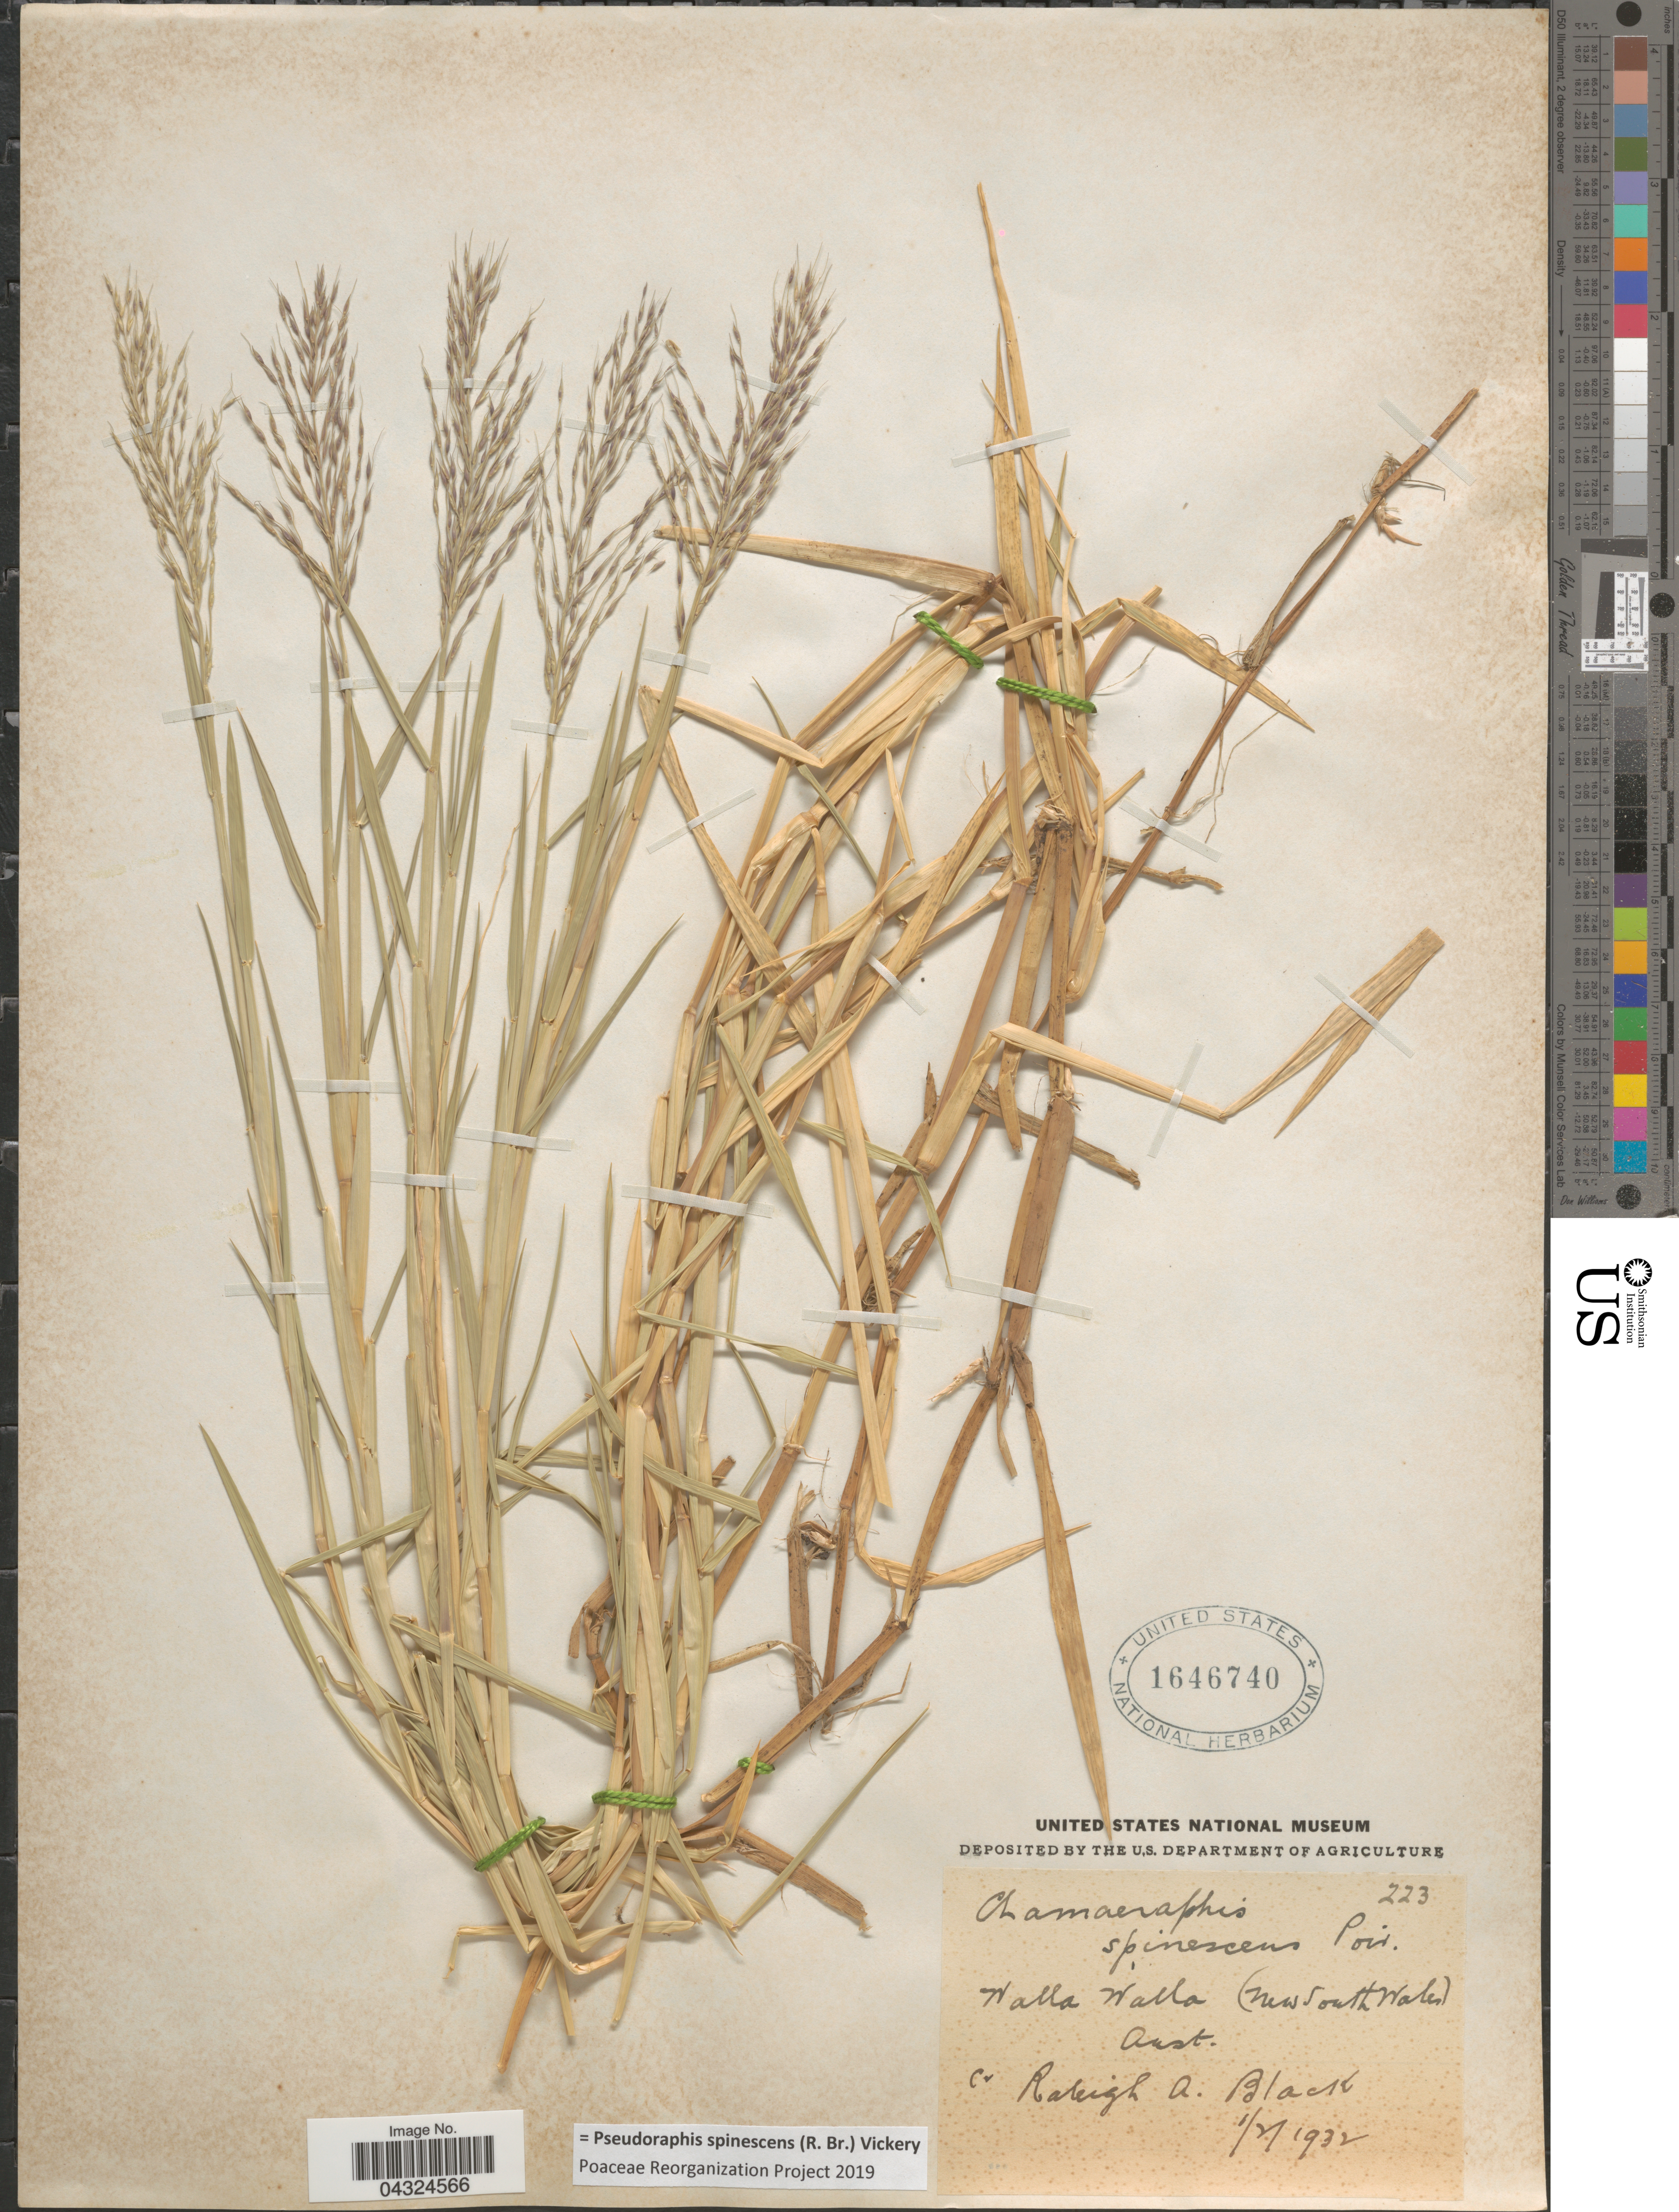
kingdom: Plantae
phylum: Tracheophyta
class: Liliopsida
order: Poales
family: Poaceae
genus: Pseudoraphis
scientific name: Pseudoraphis spinescens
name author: (R. Br.) Vickery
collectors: R. A. Black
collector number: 223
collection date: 1932-02-01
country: Australia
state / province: New South Wales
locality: Walla Walla.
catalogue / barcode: US 1646740